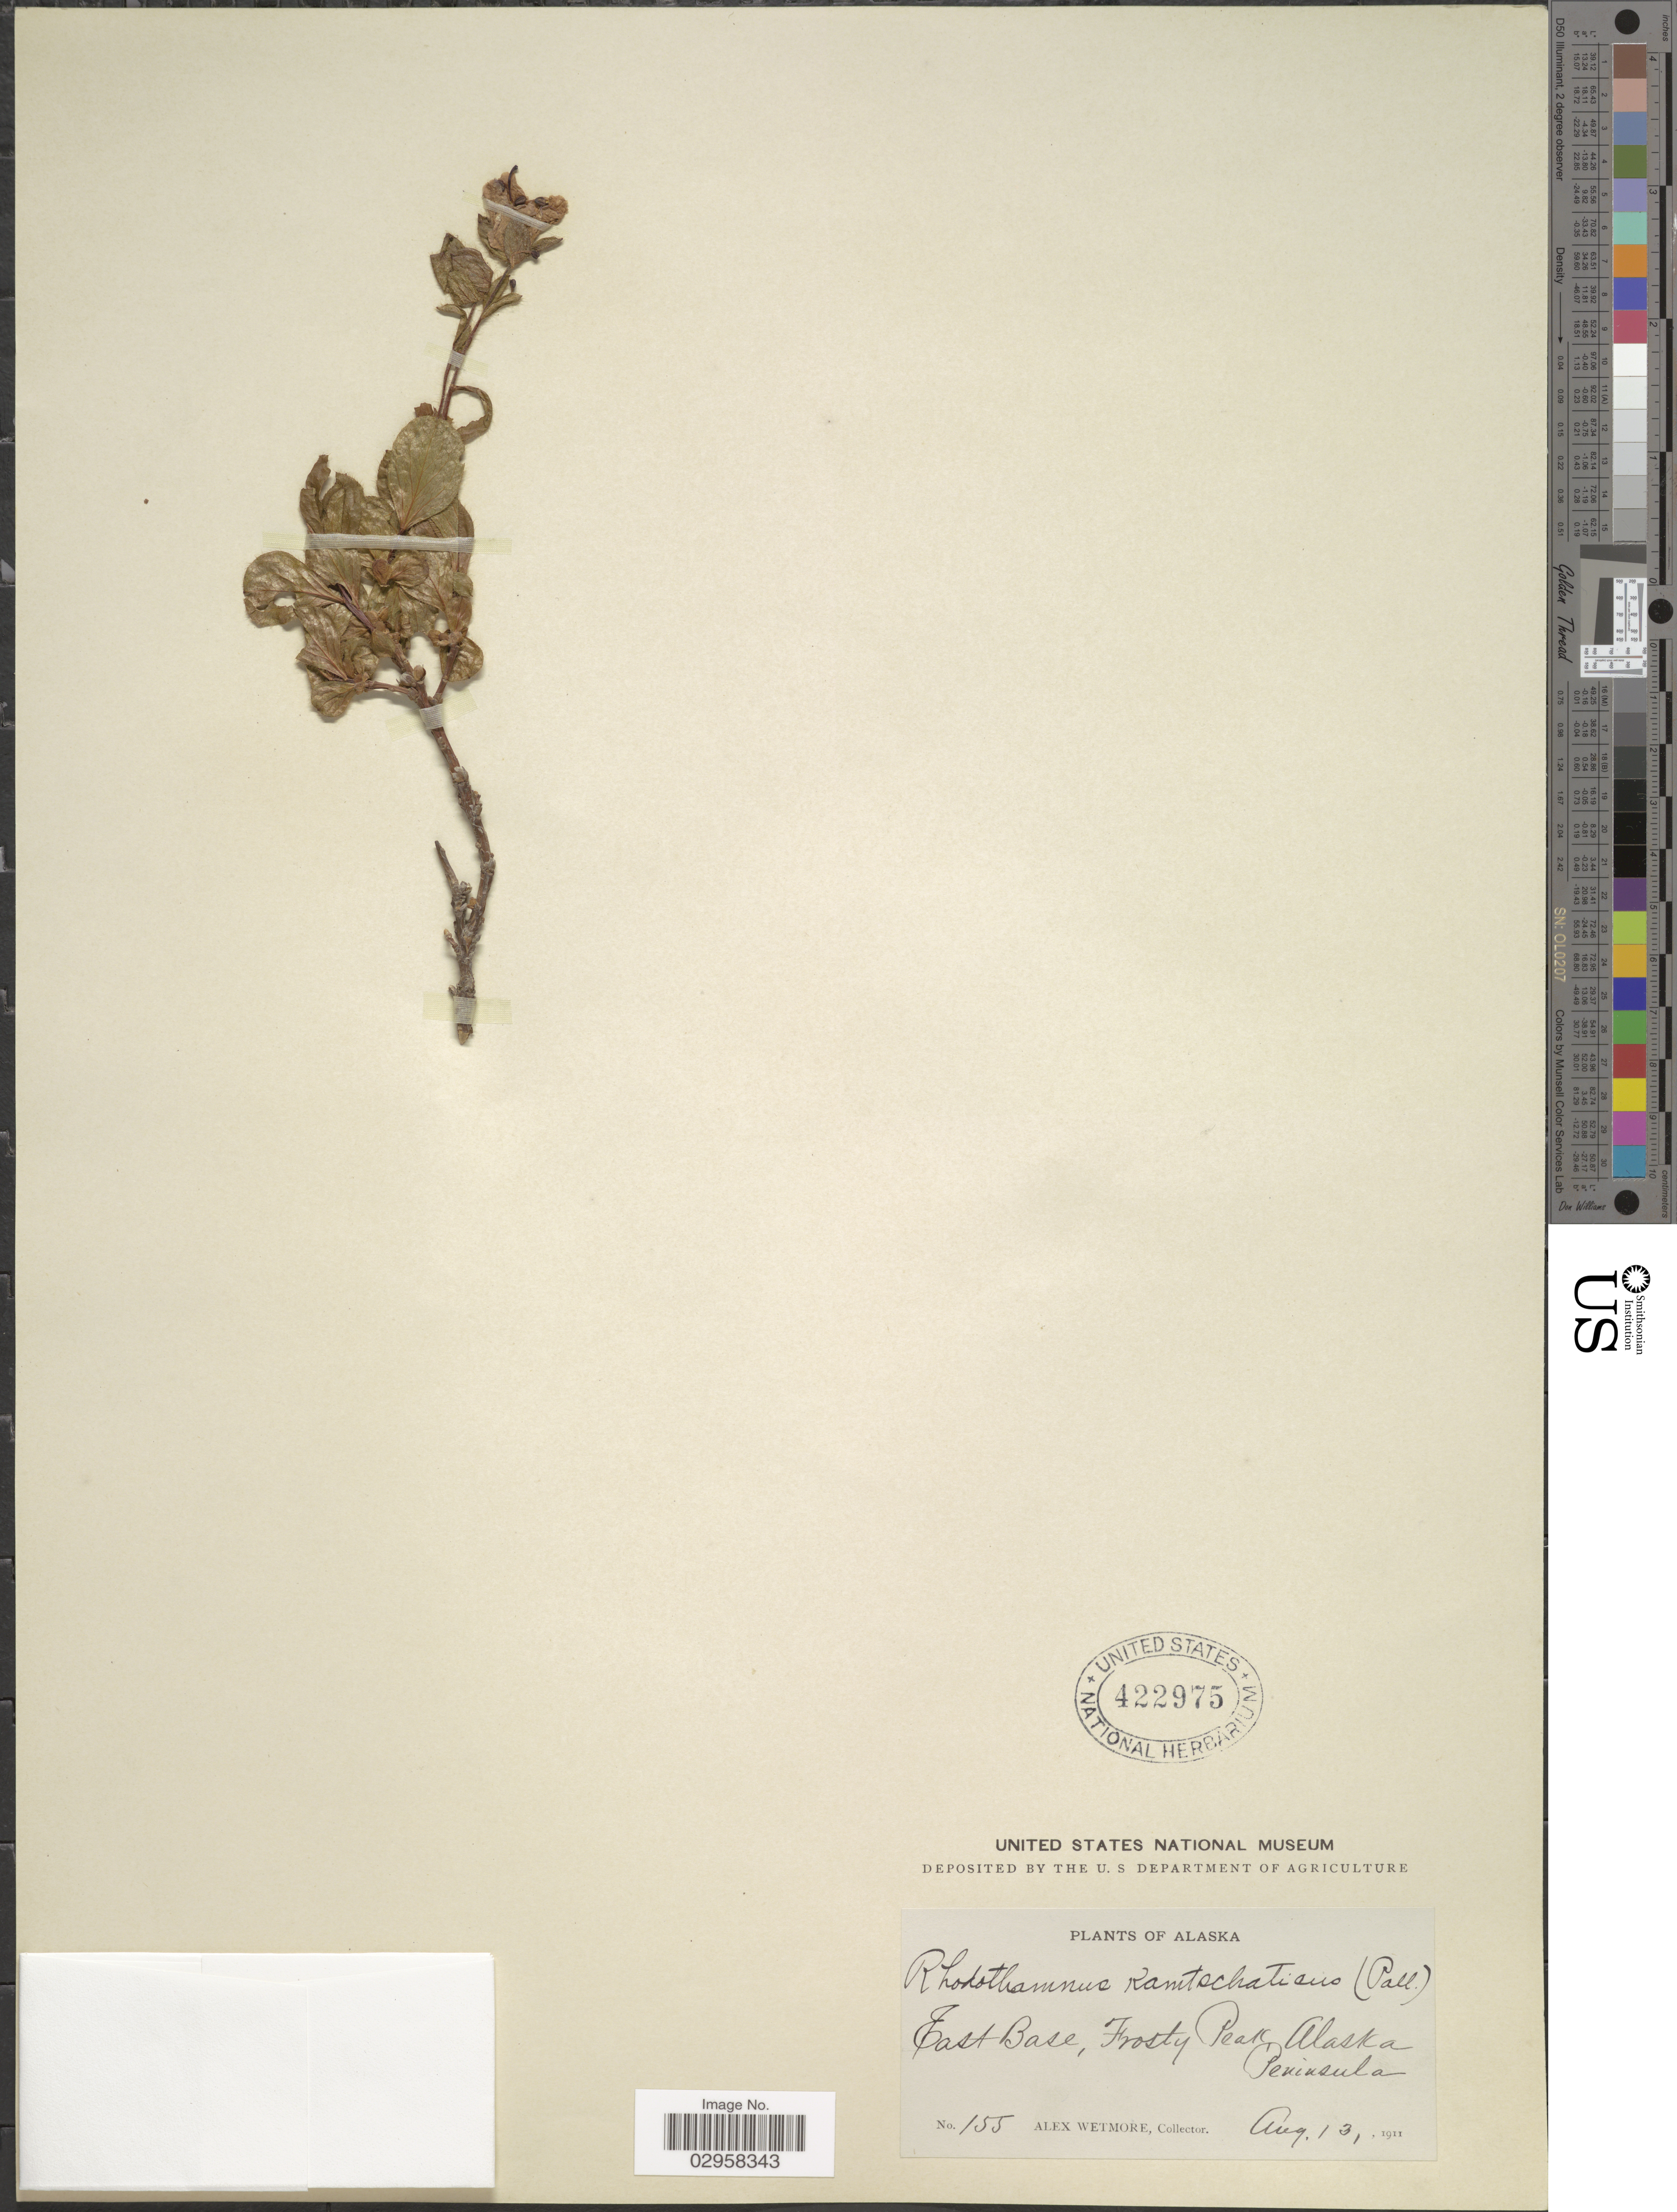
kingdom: Plantae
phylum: Tracheophyta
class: Magnoliopsida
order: Ericales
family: Ericaceae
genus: Rhododendron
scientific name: Rhododendron kamtschaticum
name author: Pall.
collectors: A. Wetmore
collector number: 155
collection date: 1911-08-13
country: United States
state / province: Alaska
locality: East Base, Frosty Peak, Alaska. Peninsula.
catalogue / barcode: US 422975